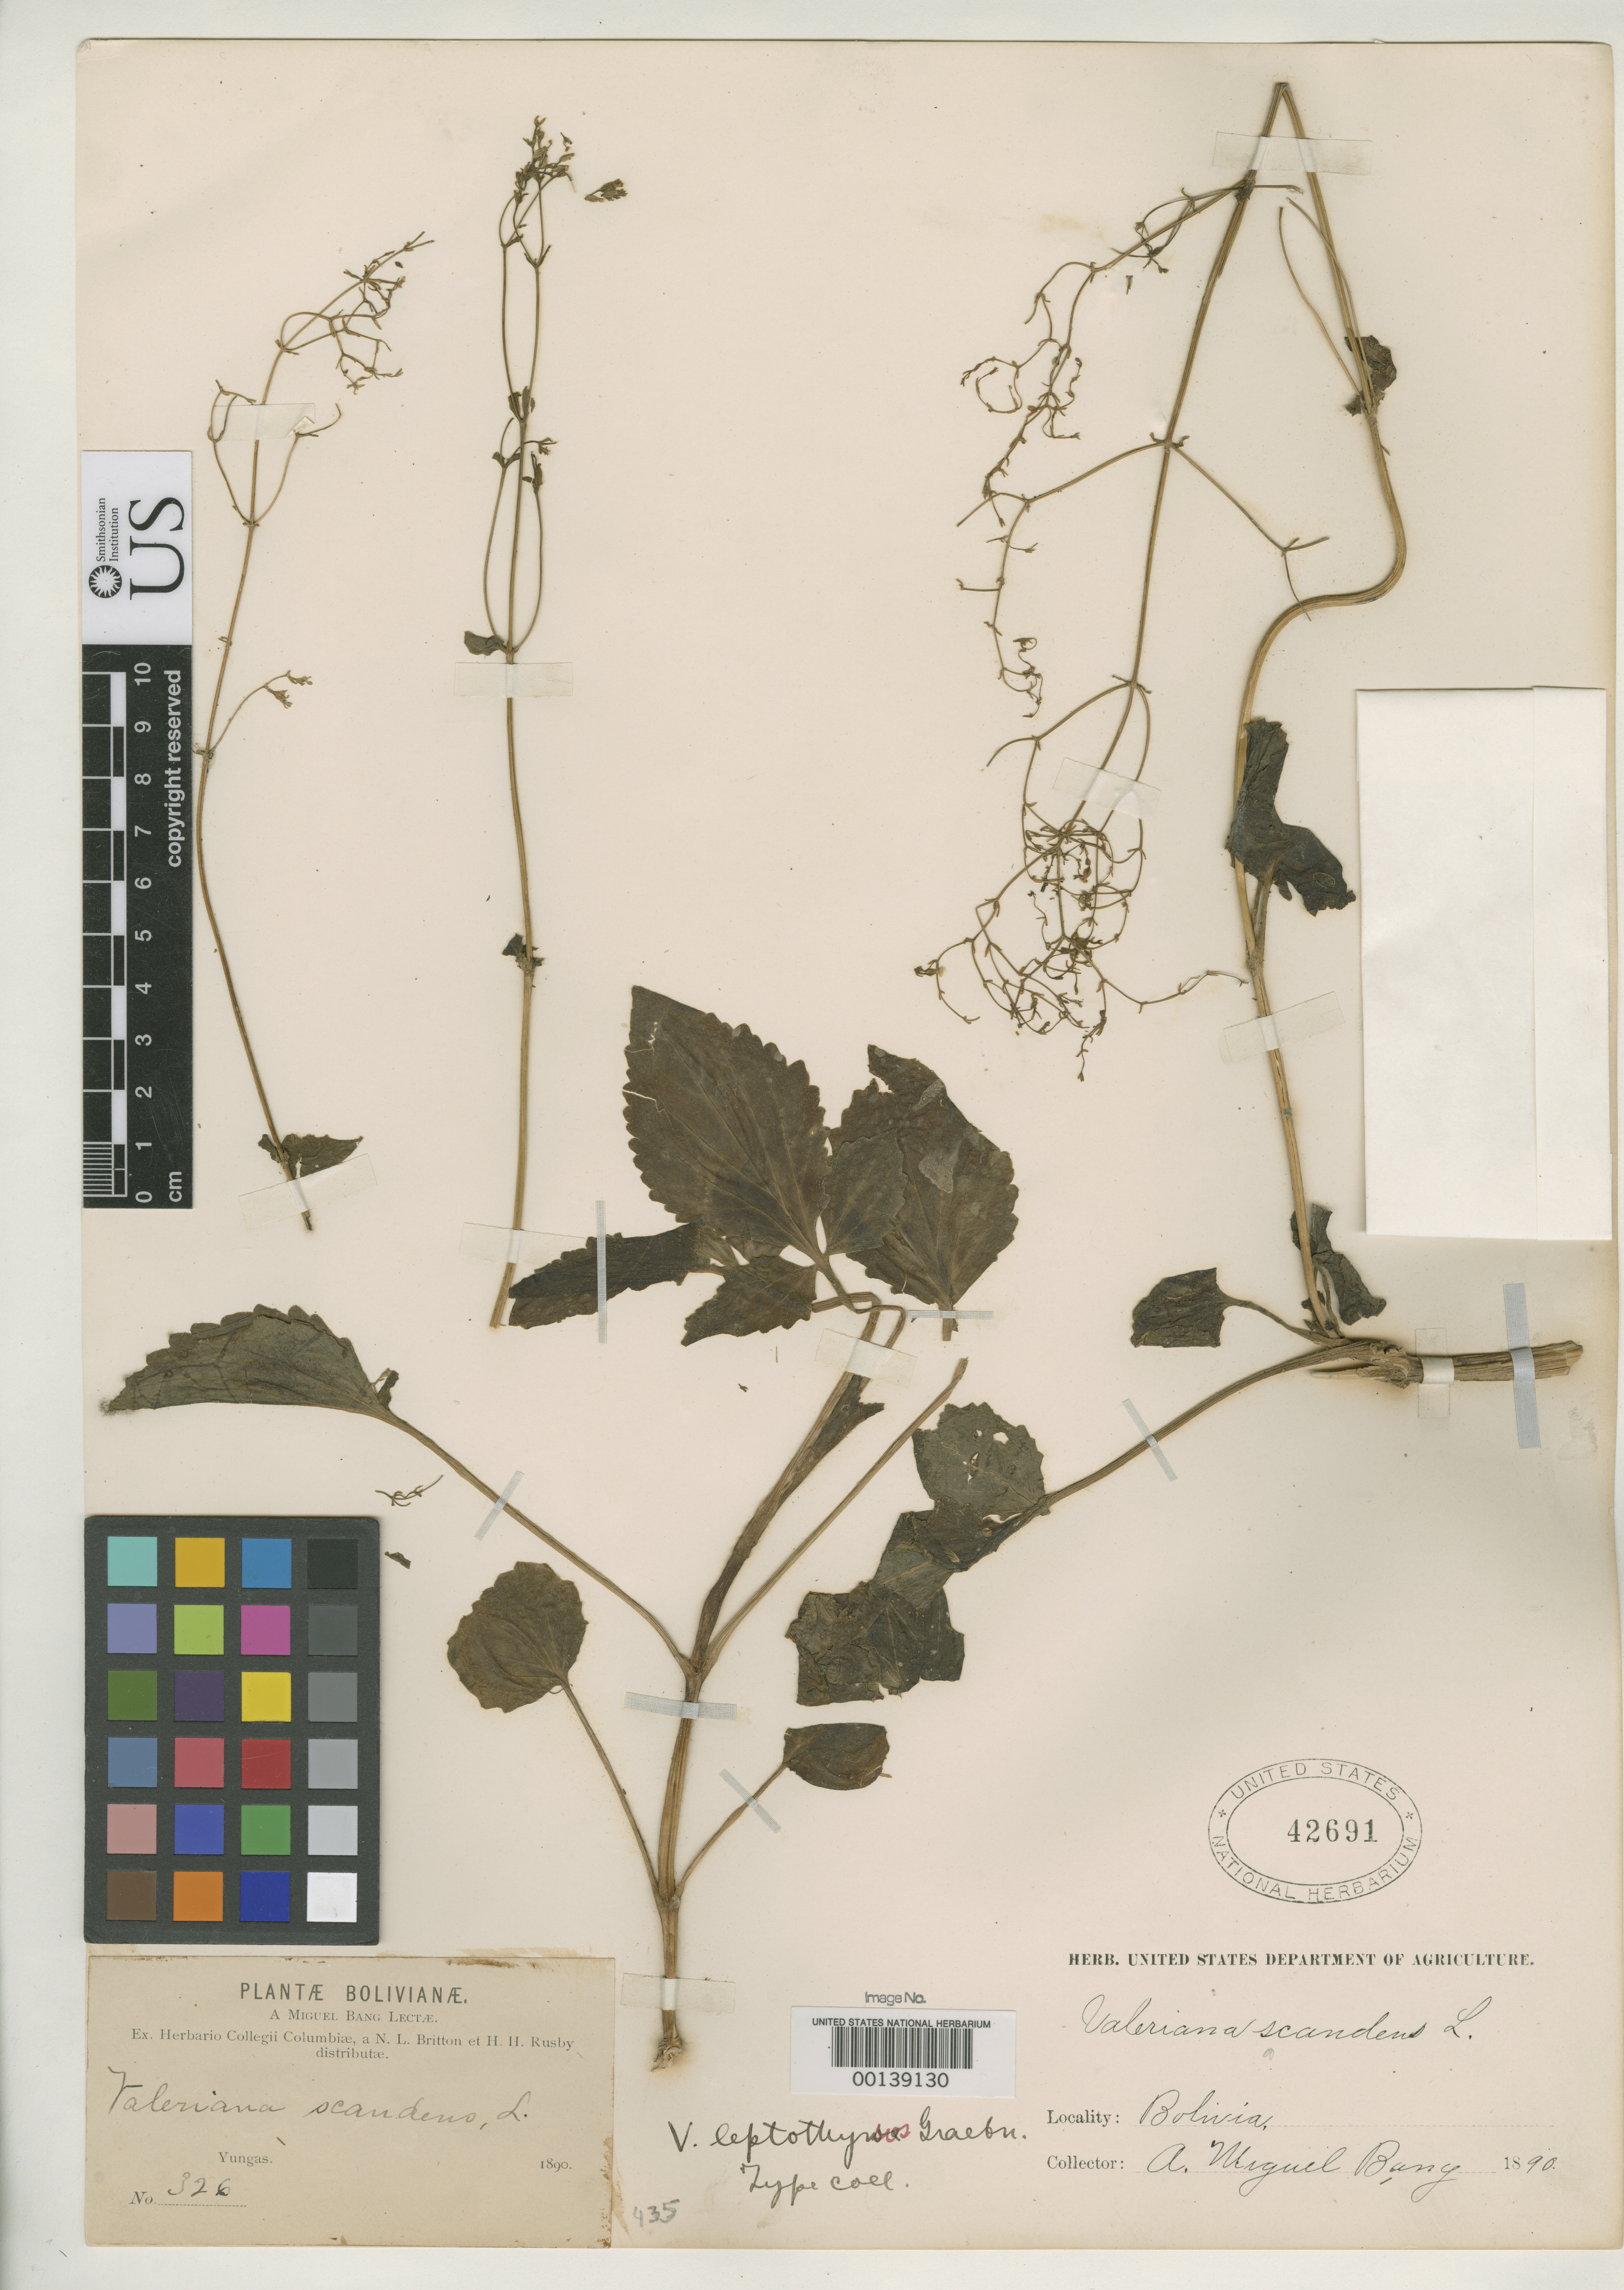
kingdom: Plantae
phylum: Tracheophyta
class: Magnoliopsida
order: Dipsacales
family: Caprifoliaceae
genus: Valeriana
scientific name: Valeriana leptothyrsos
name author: P. Graebn.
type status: Isotype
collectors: M. Bang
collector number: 326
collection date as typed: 1890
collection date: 1890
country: Bolivia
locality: Yungas.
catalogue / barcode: US 42691